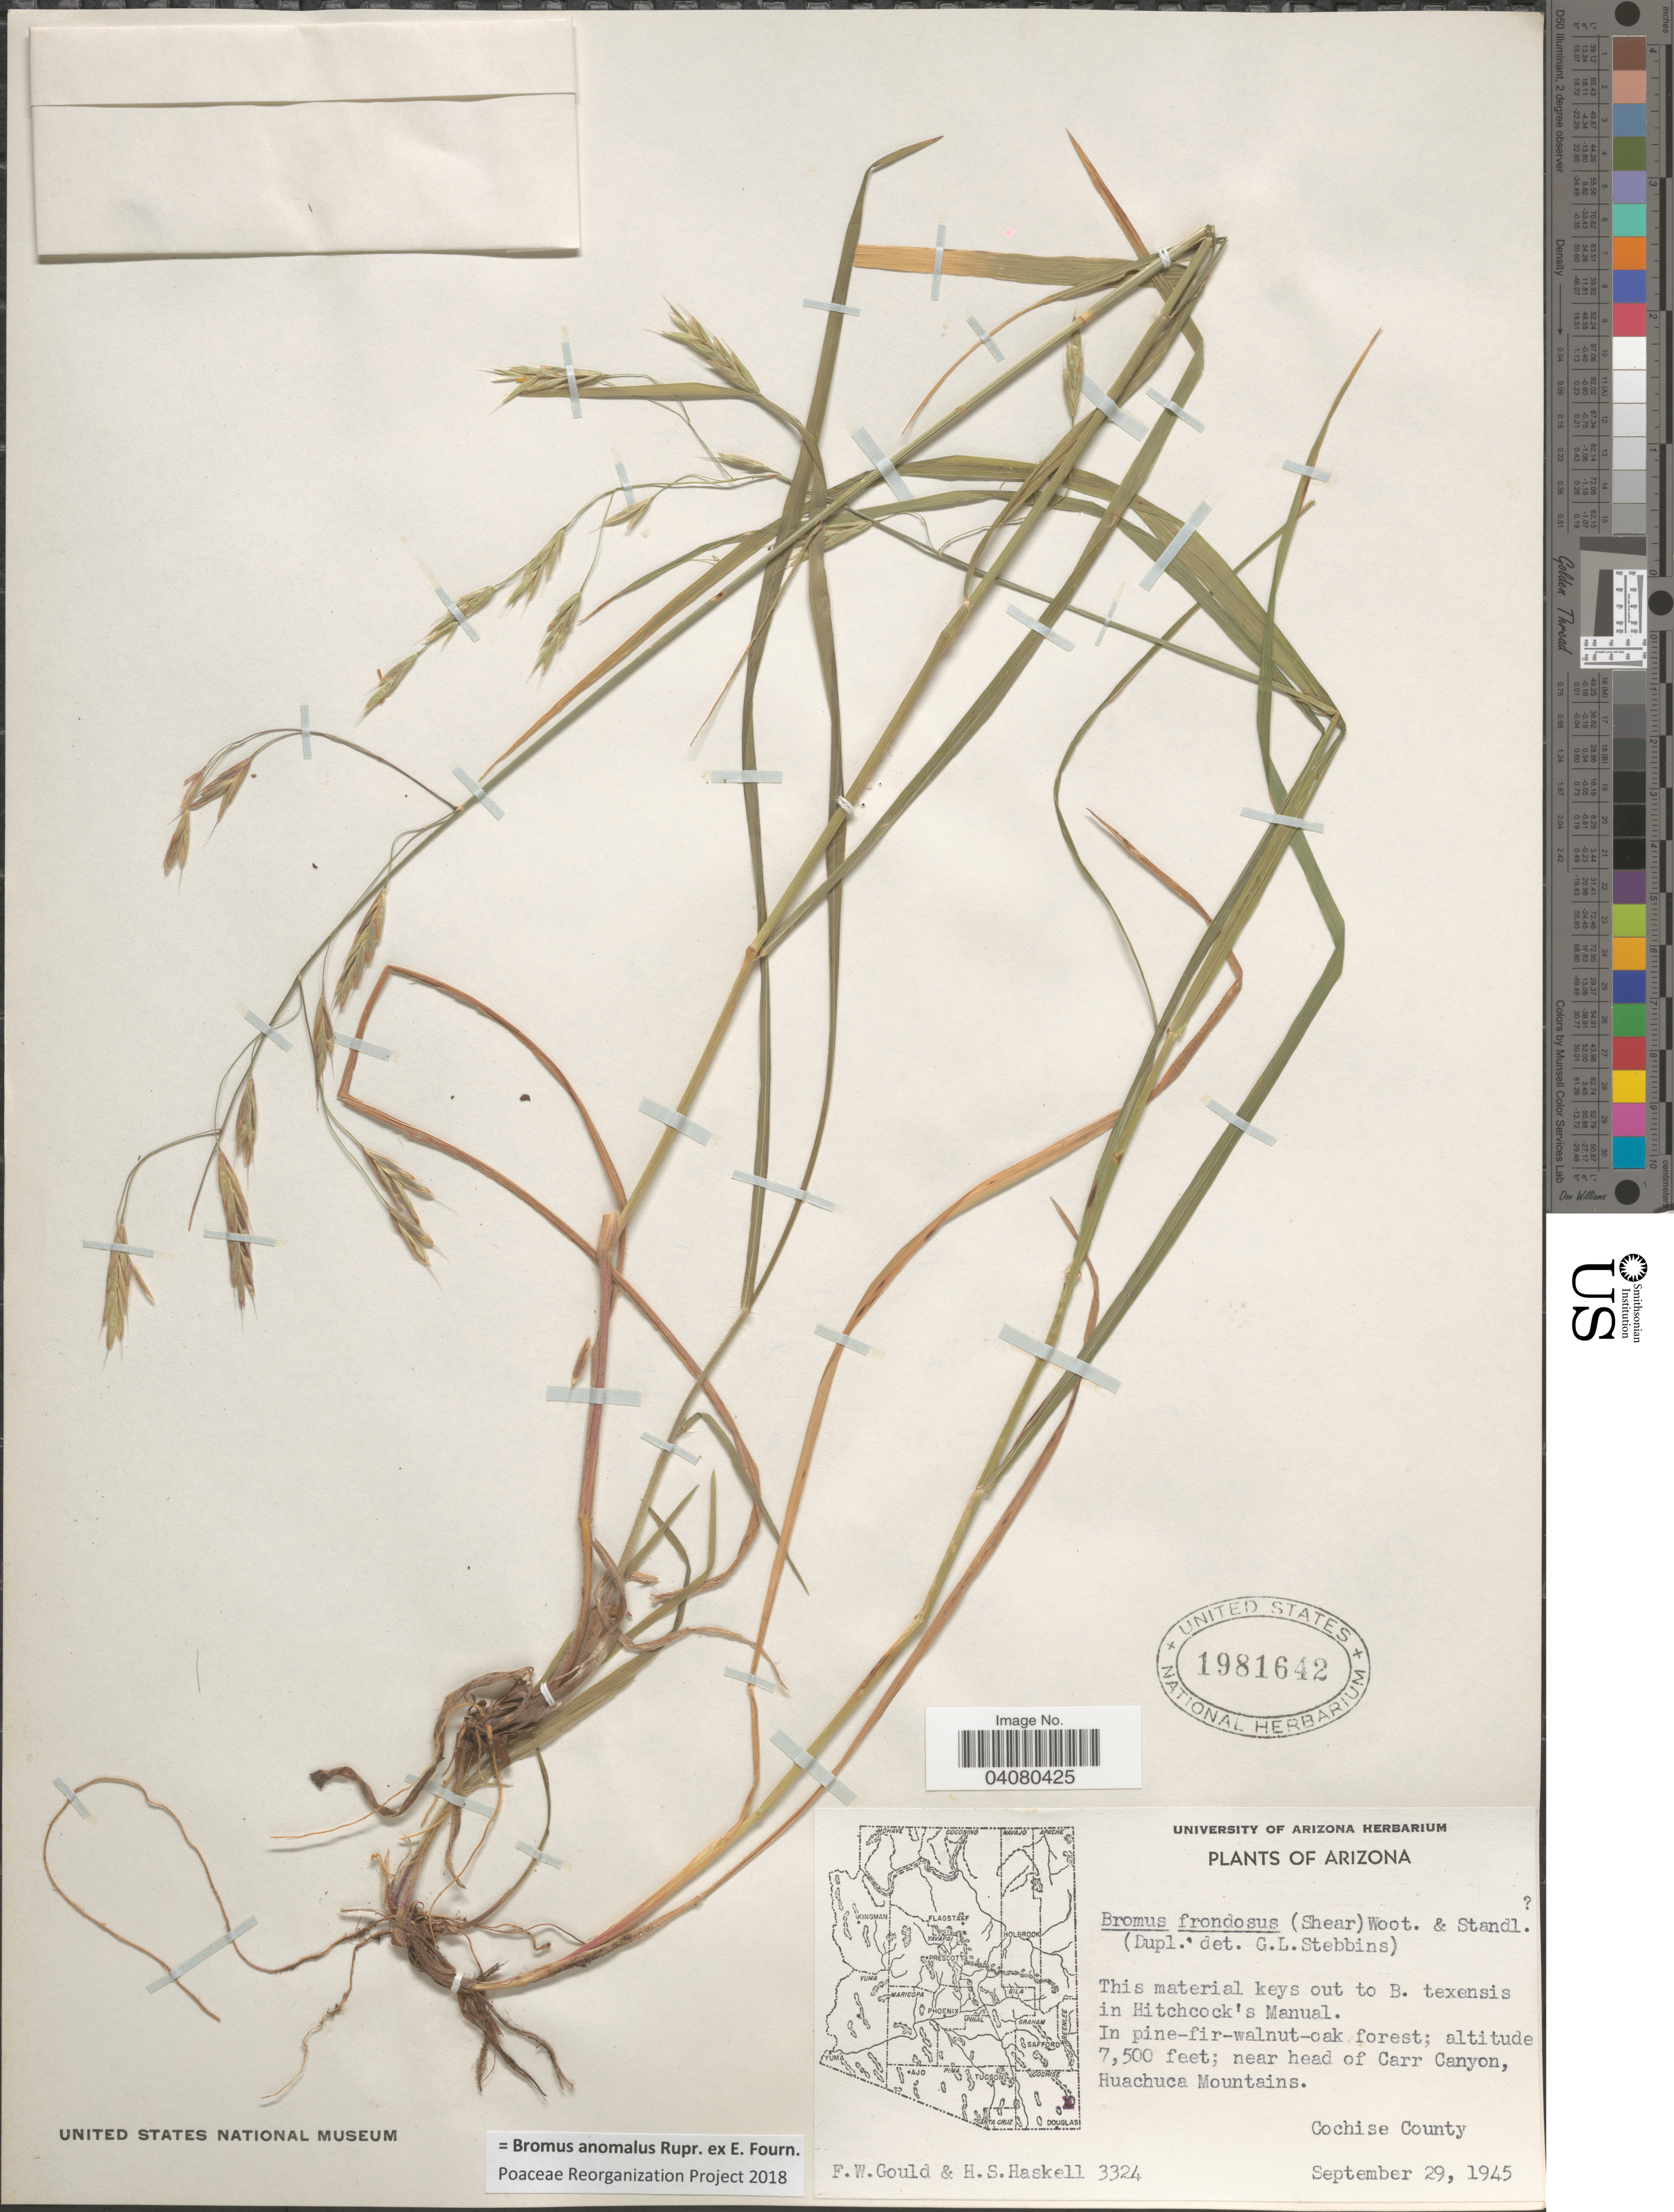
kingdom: Plantae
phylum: Tracheophyta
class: Liliopsida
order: Poales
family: Poaceae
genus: Bromus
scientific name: Bromus anomalus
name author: Rupr. ex E. Fourn.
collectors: F. W. Gould & H. Haskell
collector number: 3324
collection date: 1945-09-29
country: United States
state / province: Arizona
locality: Near head of Carr Canyon, Huachuca Mountains. Cochise County.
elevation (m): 2286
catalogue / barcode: US 1981642